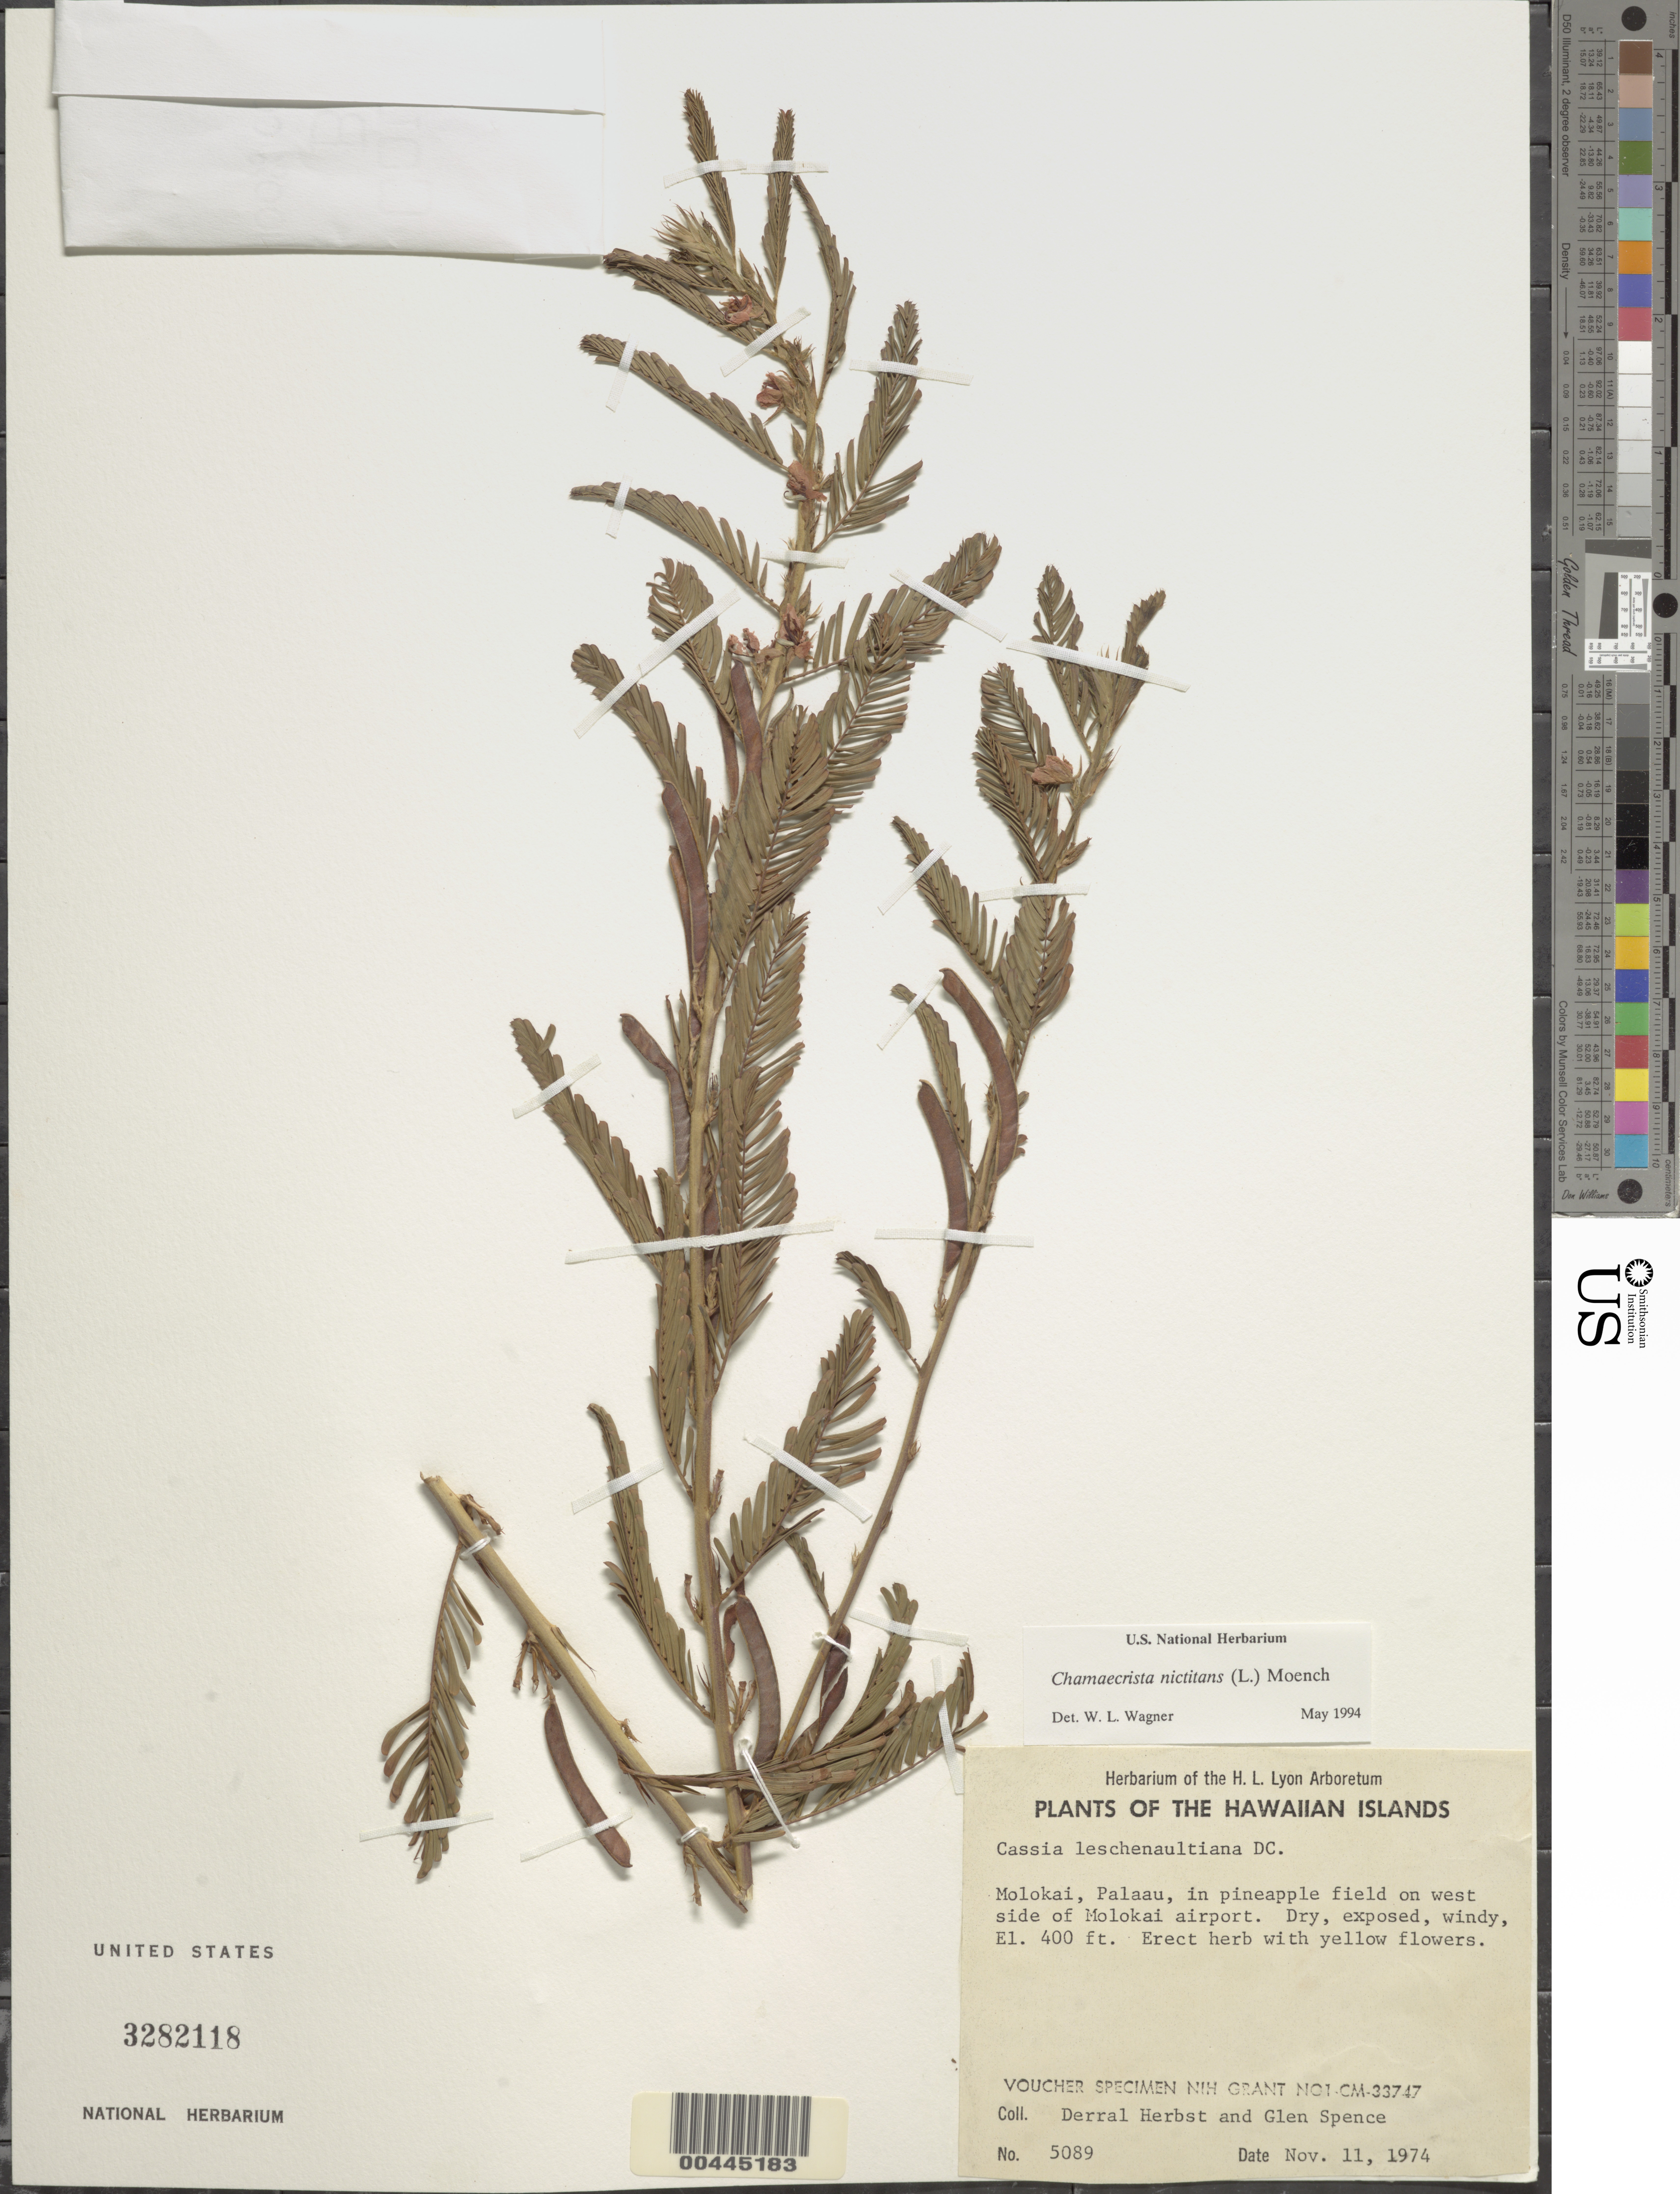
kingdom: Plantae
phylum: Tracheophyta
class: Magnoliopsida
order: Fabales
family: Fabaceae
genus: Chamaecrista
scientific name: Chamaecrista nictitans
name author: (L.) Moench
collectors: D. R. Herbst & G. Spence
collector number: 5089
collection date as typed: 11 Nov 1974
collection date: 1974-11-11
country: United States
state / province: Hawaii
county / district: Maui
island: Moloka'i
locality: Palaau, w side of molokai airport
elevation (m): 122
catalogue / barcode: US 3282118